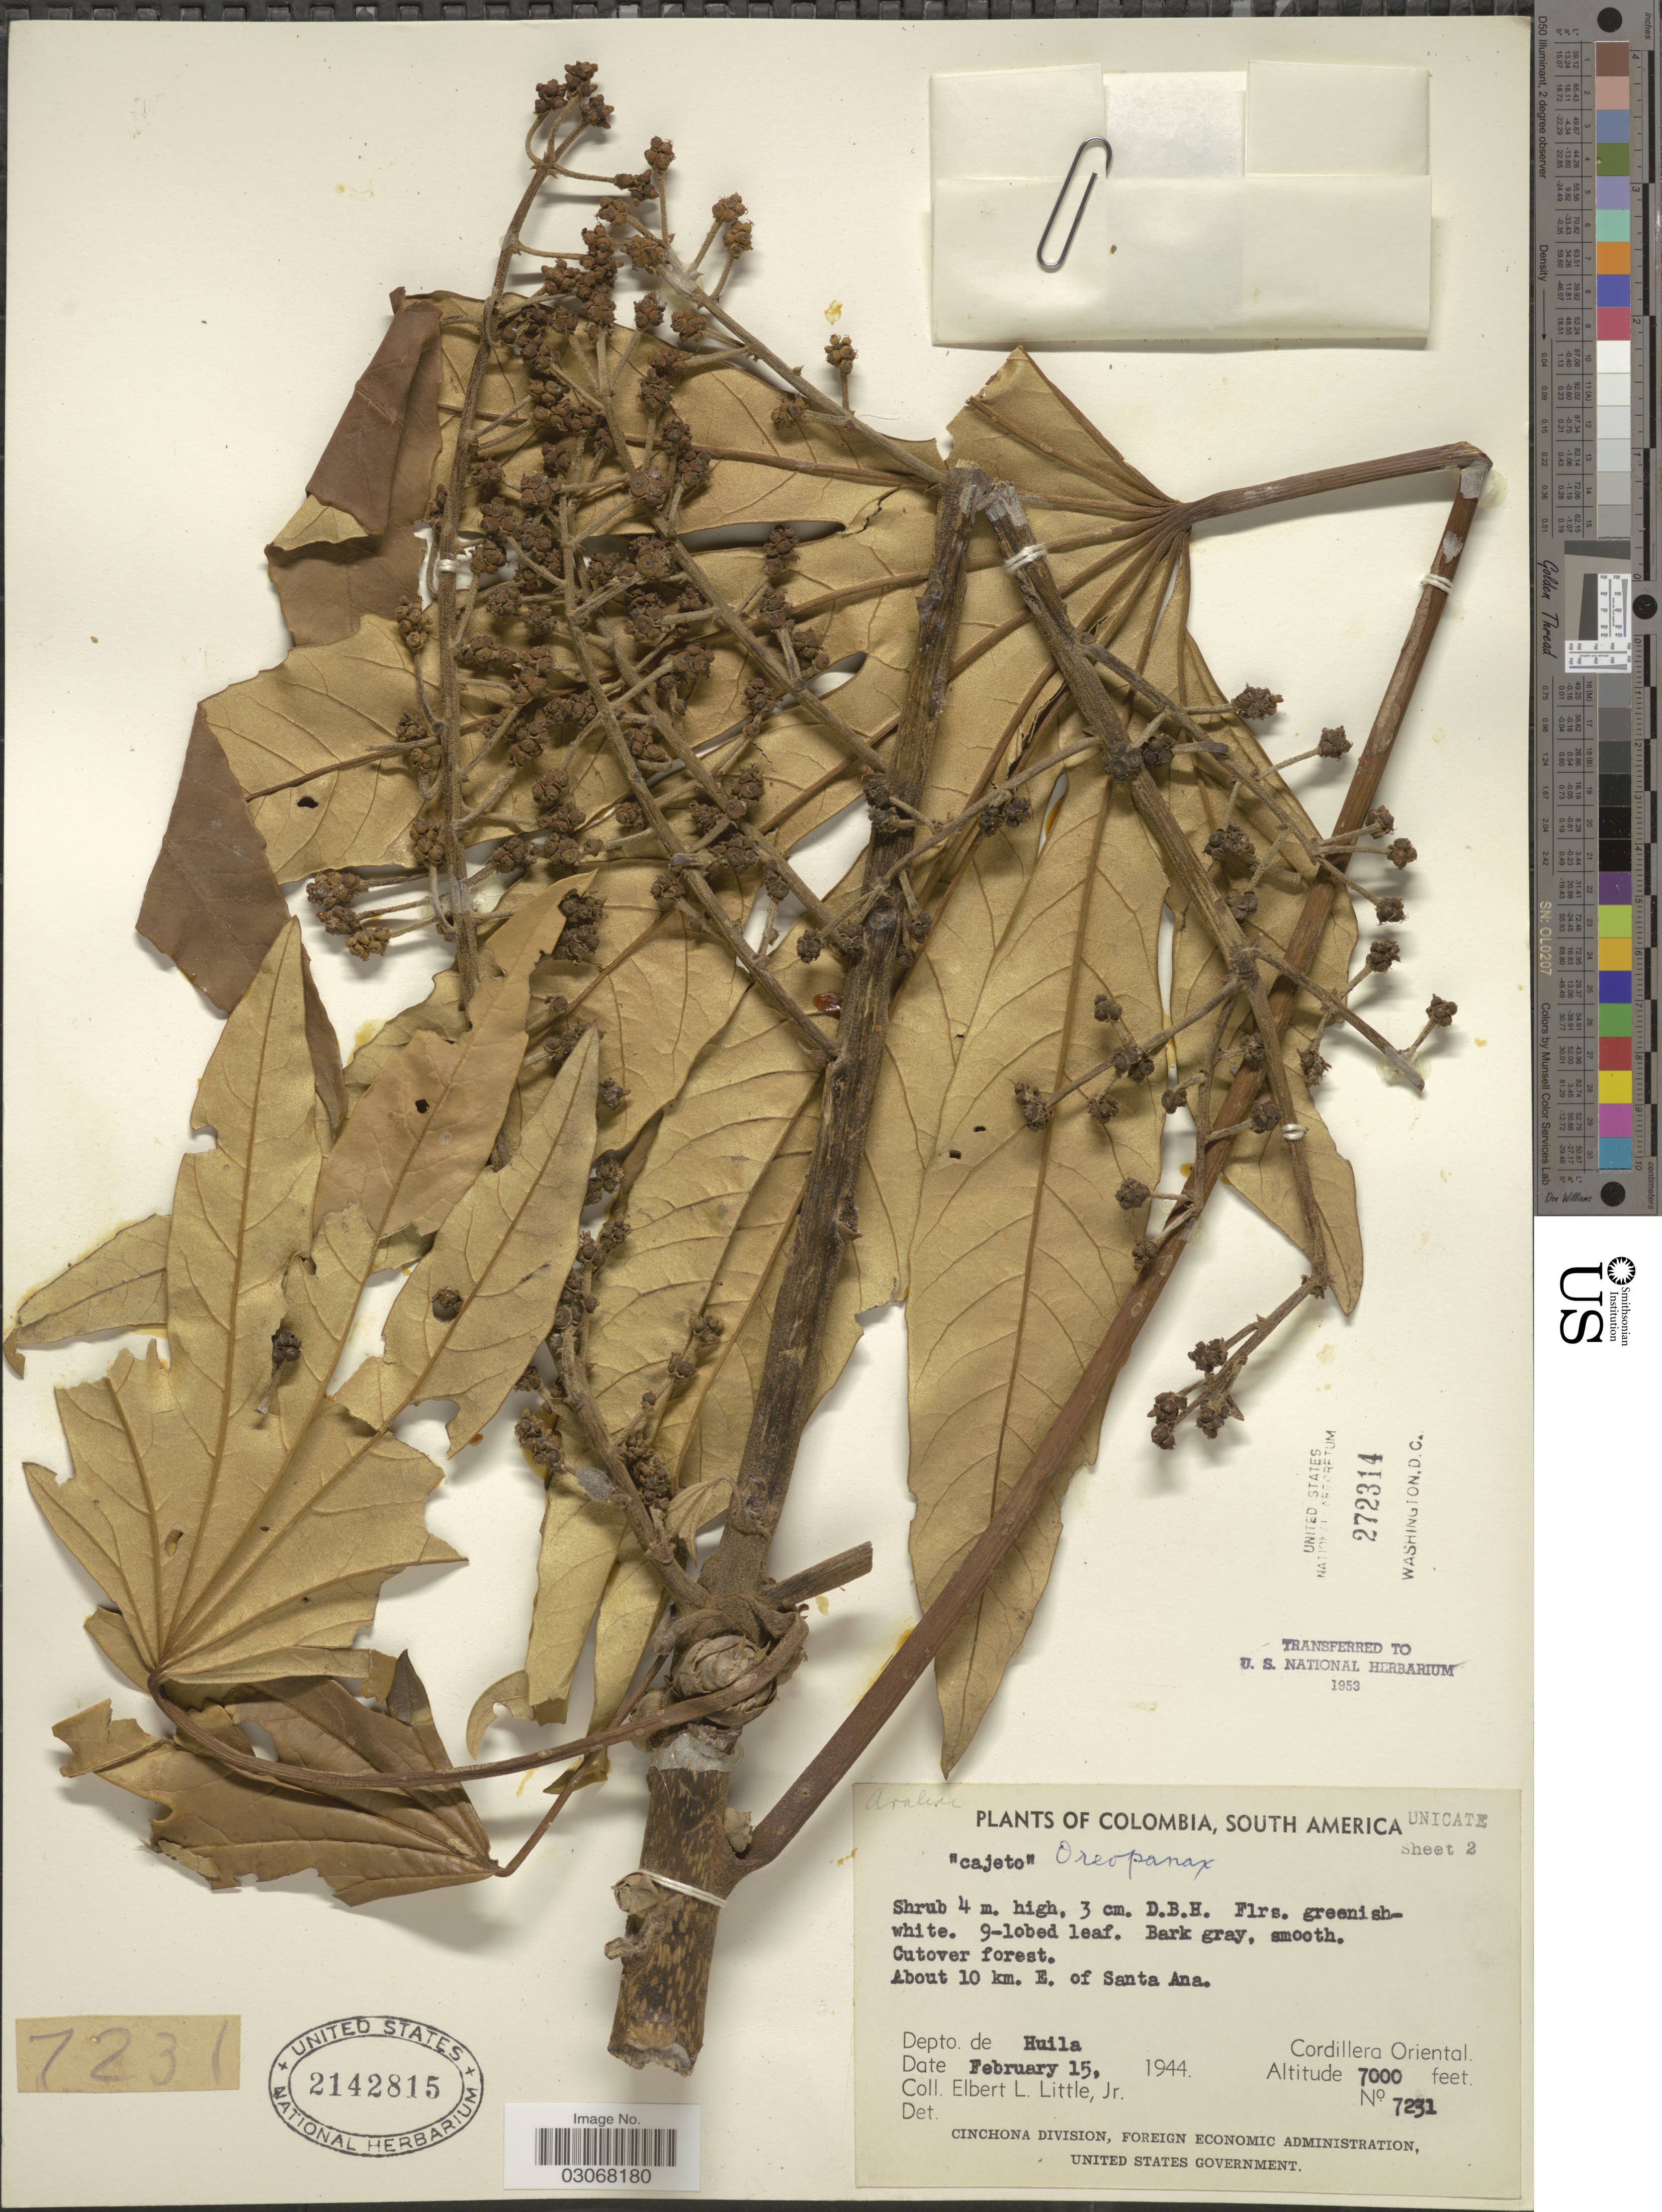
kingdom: Plantae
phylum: Tracheophyta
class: Magnoliopsida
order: Apiales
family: Araliaceae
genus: Oreopanax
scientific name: Oreopanax sp.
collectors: E. L. Little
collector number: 7231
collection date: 1944-02-15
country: Colombia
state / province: Huila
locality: About 10 km. E. of Santa Ana. Depto. de Huila. Cordillera Oriental.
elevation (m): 2134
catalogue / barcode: US 2142815